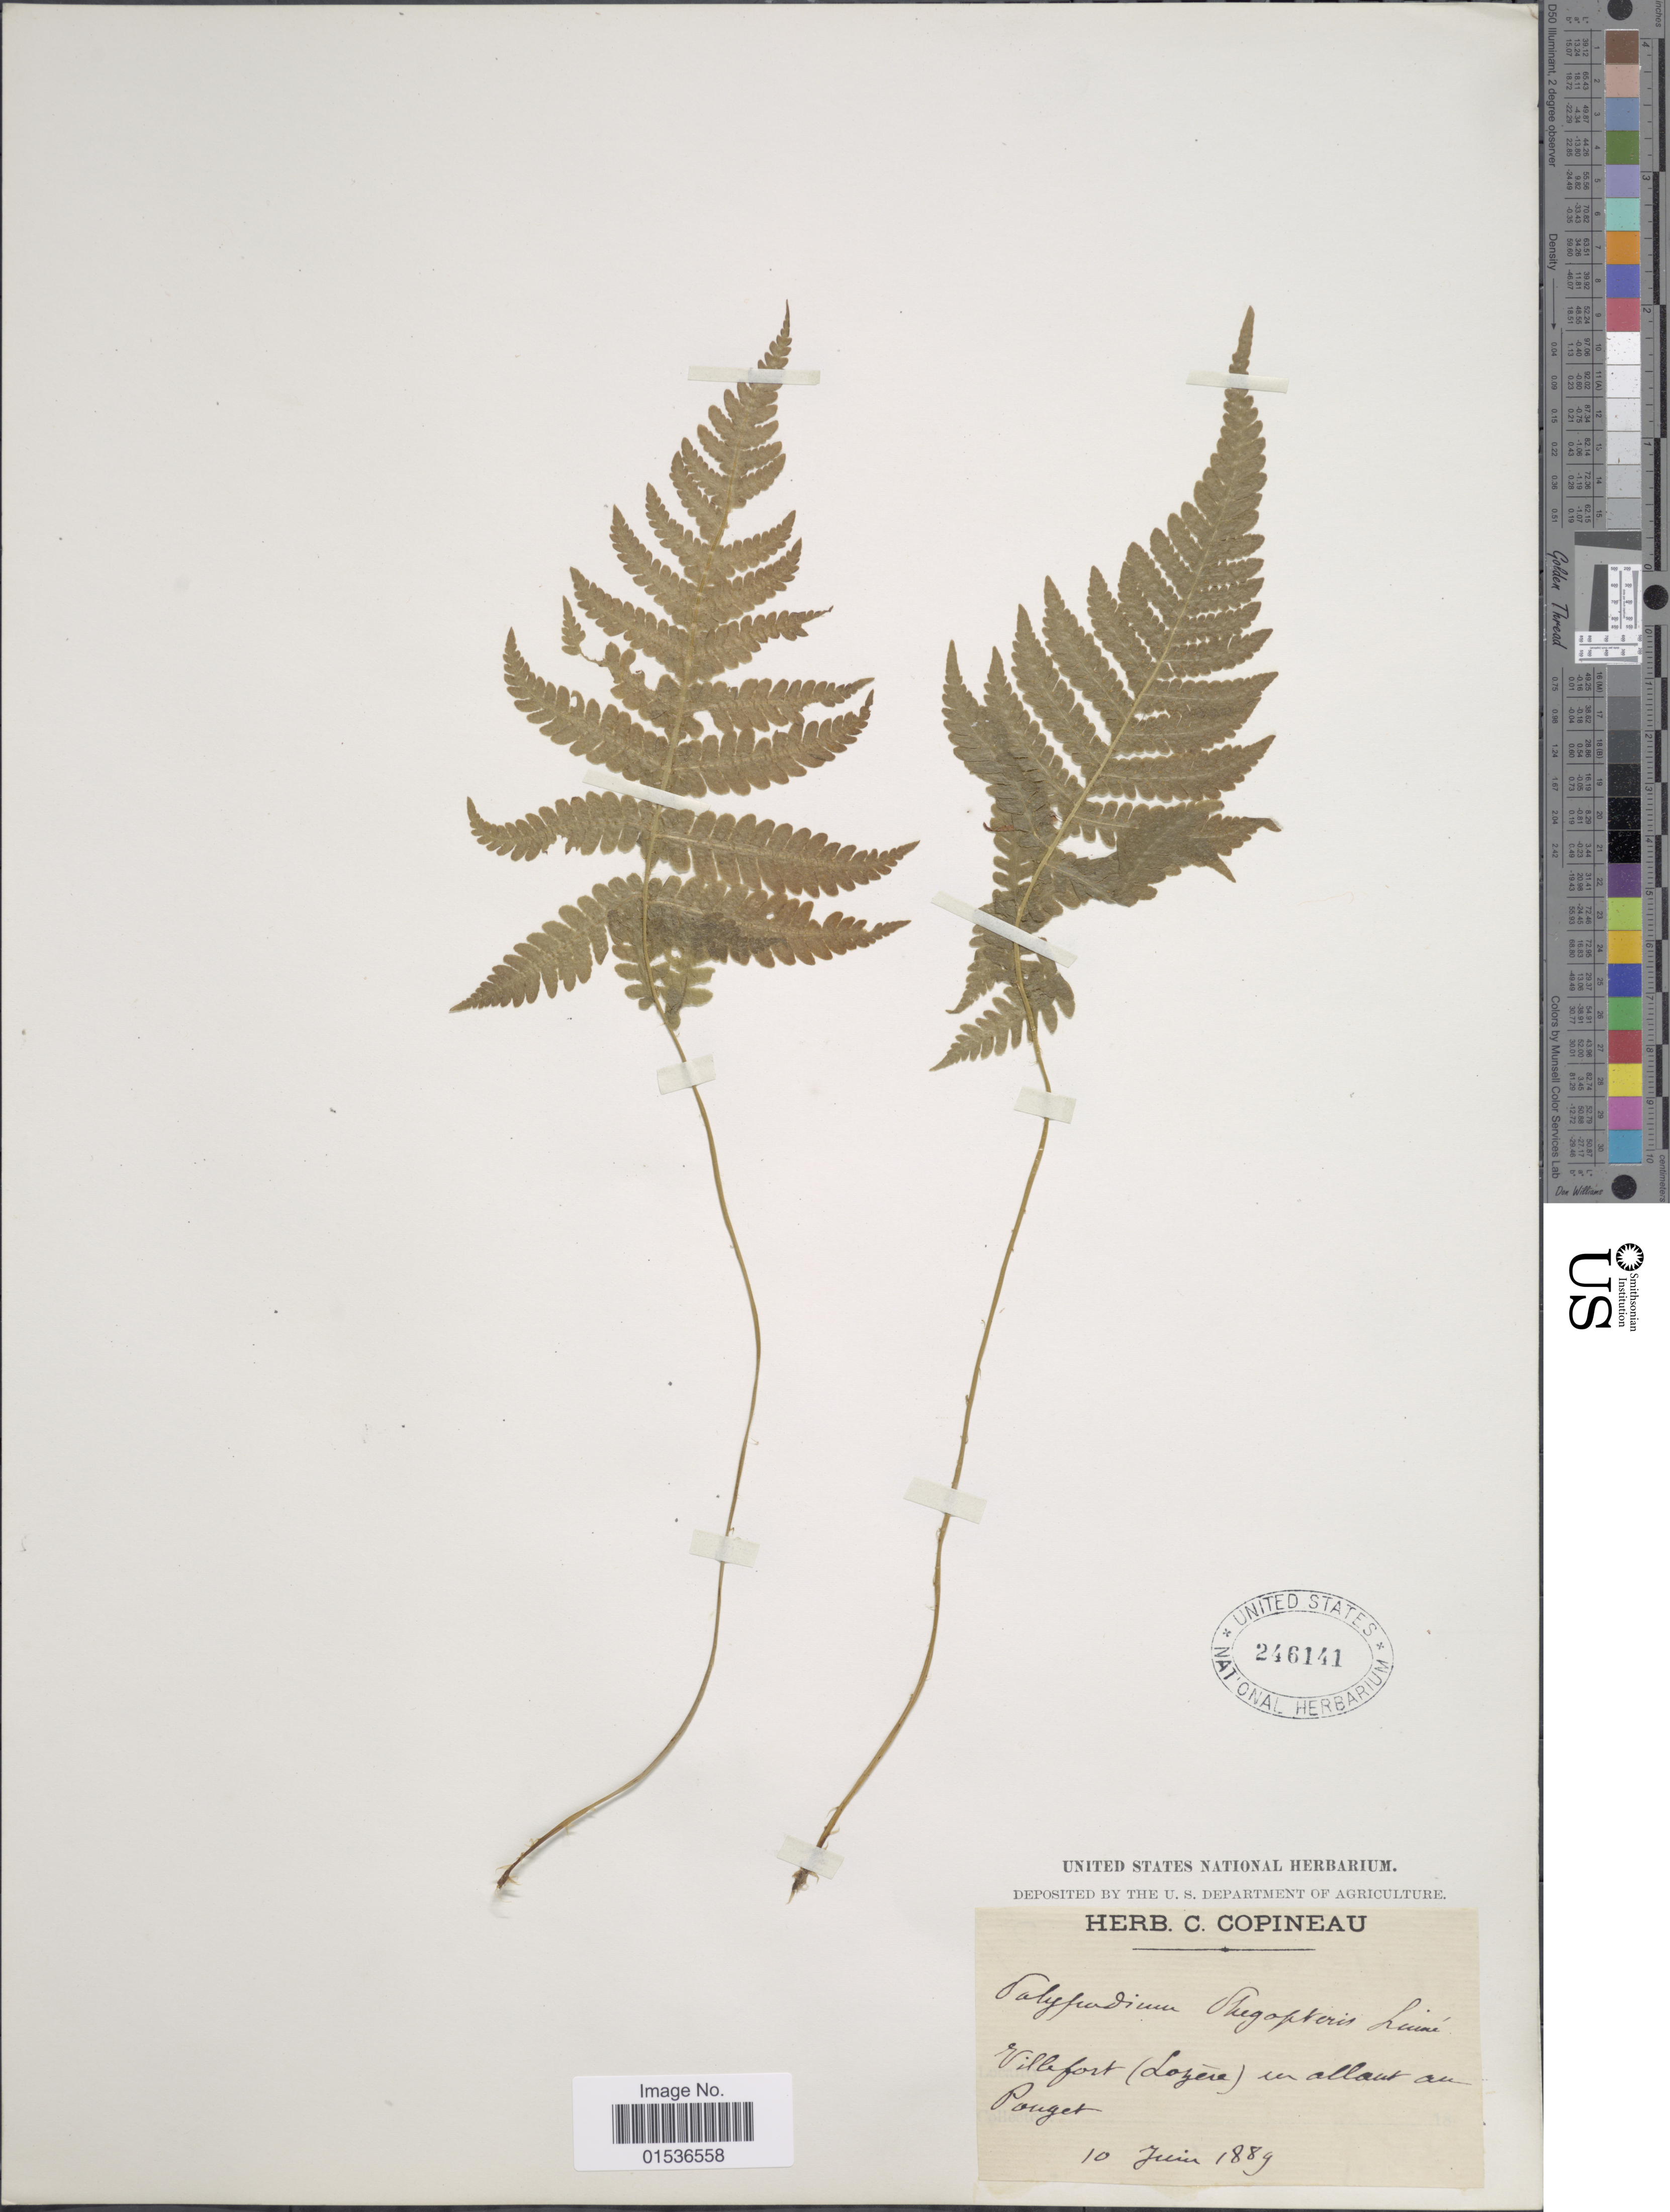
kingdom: Plantae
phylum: Tracheophyta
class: Polypodiopsida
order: Polypodiales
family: Thelypteridaceae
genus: Phegopteris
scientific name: Phegopteris connectilis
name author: (Michx.) Watt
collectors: ex herb. C. Copineau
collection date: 1889-06-10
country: France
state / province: Occitanie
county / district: Lozère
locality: Villefort (Lozère) en allant au Pouget [Villefort (Lozère) going to Pouget]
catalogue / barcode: US 246141